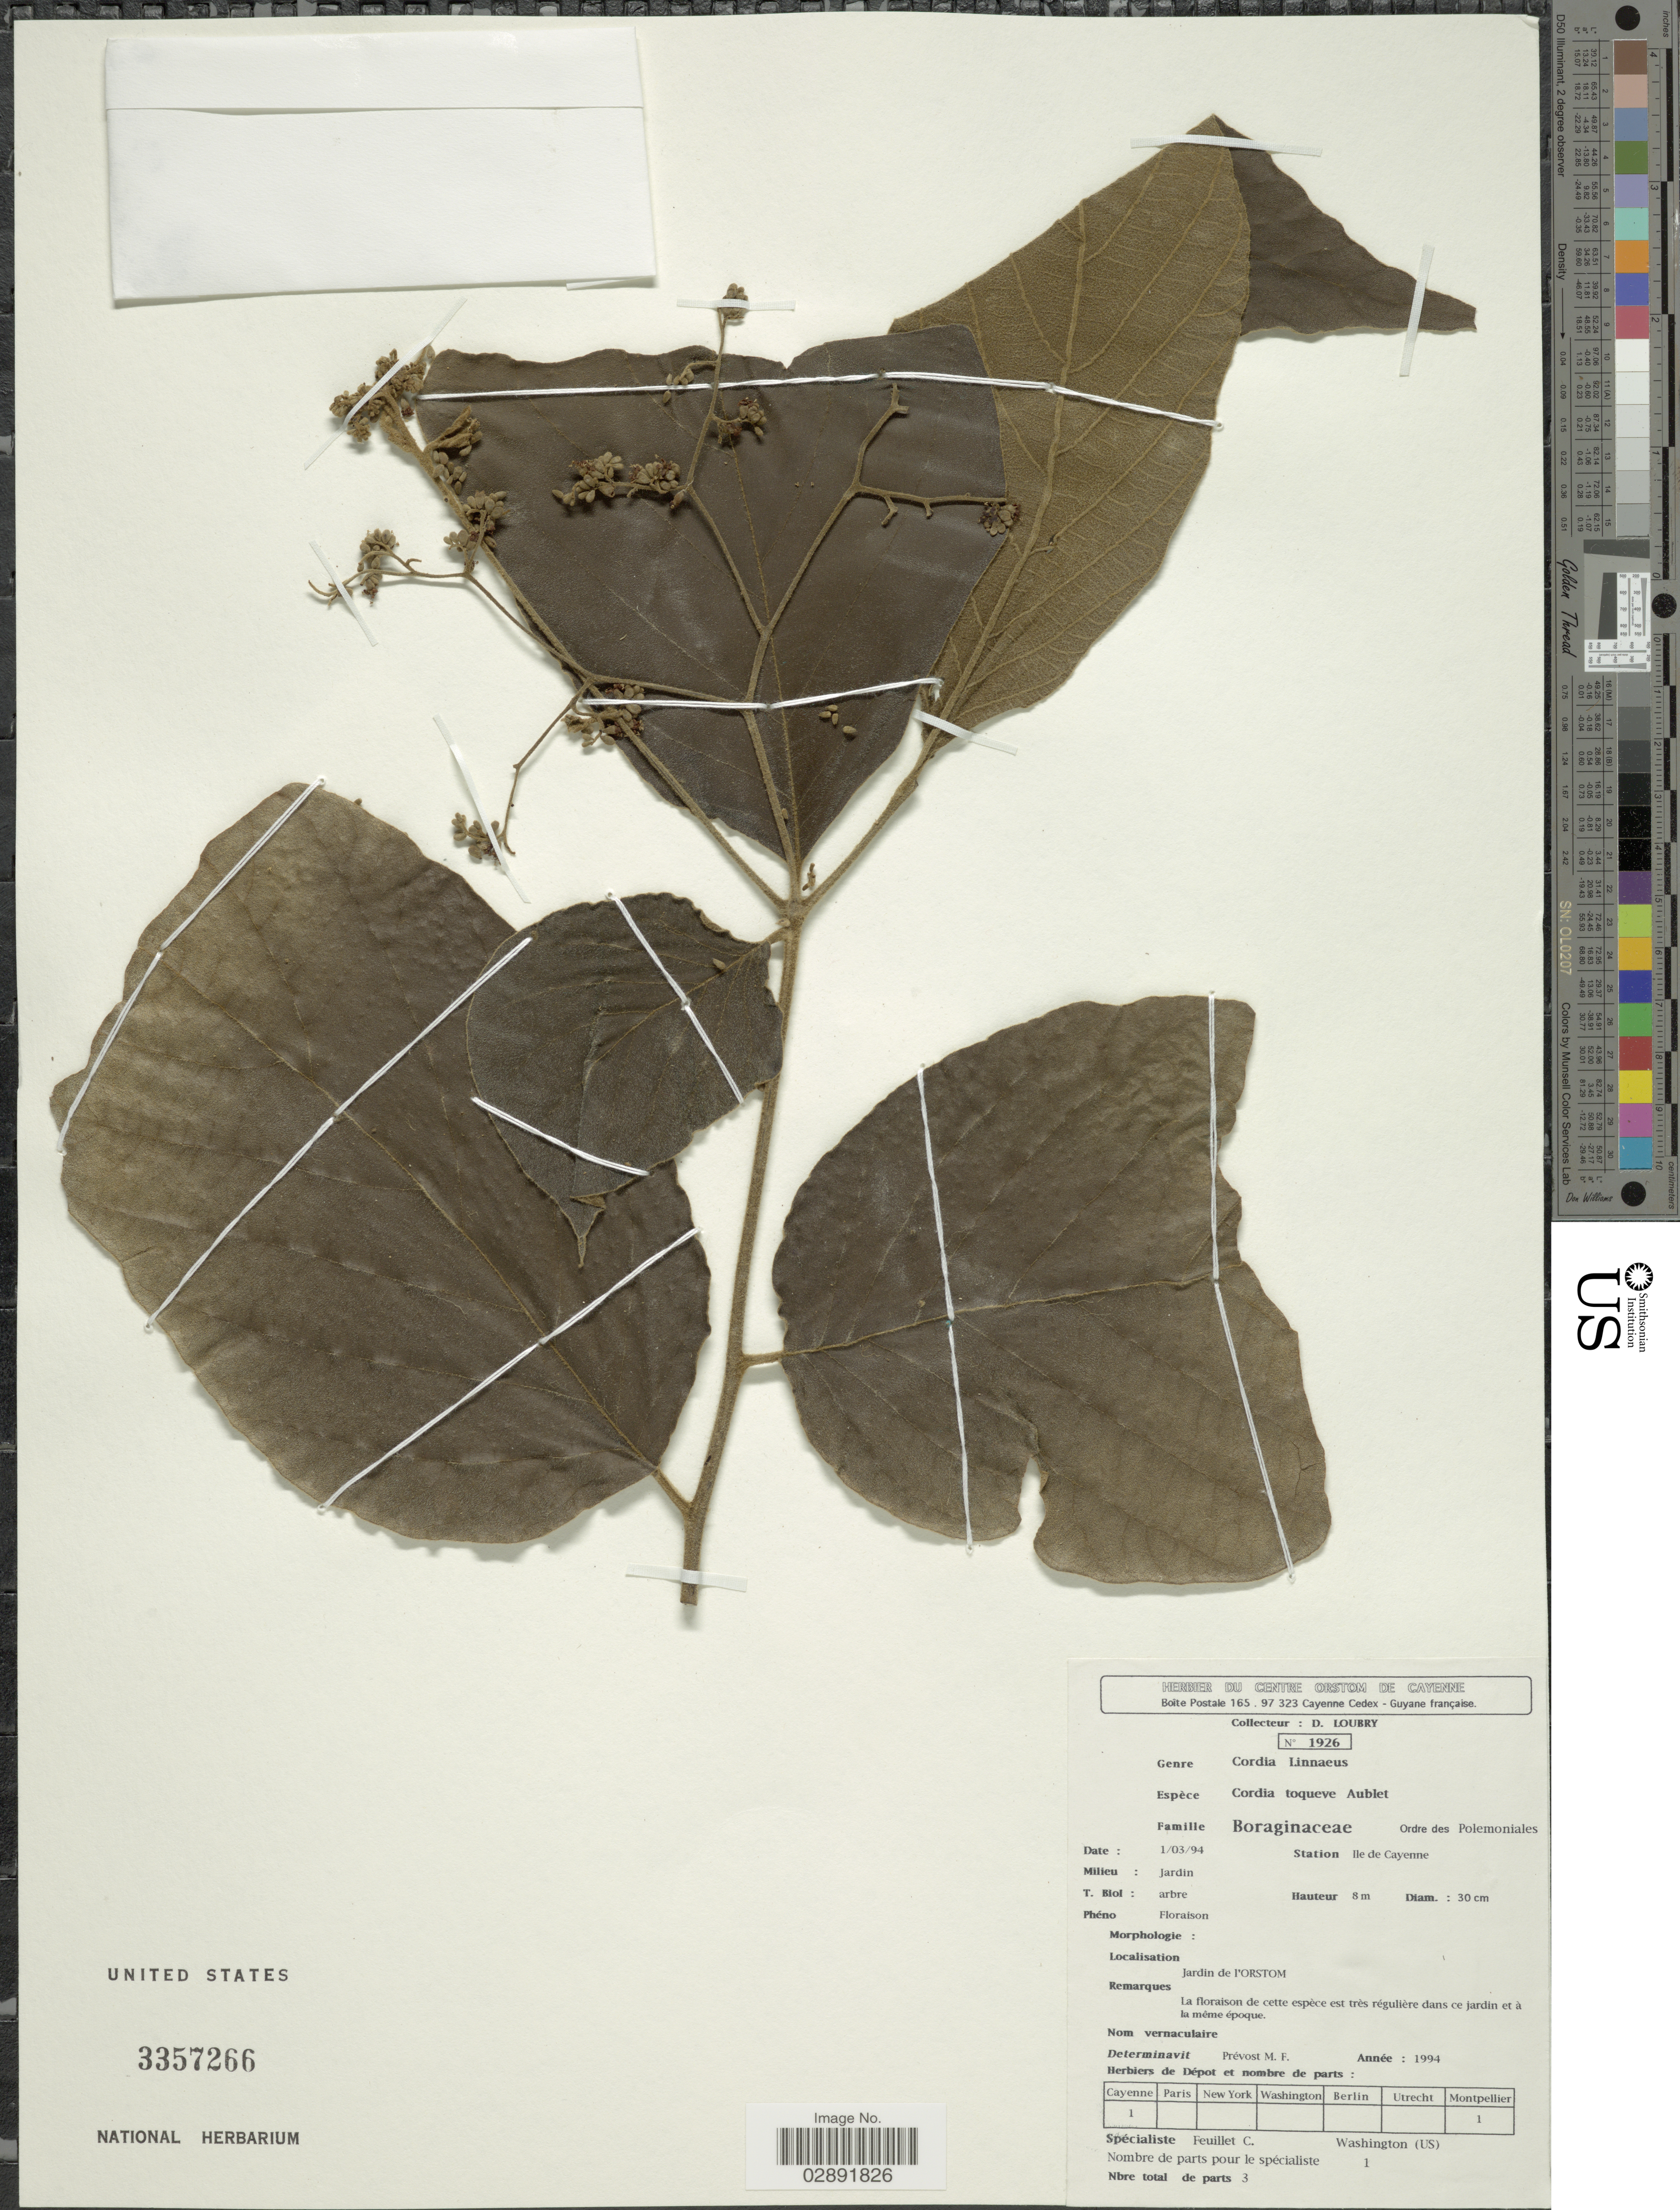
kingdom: Plantae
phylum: Tracheophyta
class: Magnoliopsida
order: Boraginales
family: Cordiaceae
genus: Cordia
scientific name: Cordia toqueve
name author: Aubl.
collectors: D. Loubry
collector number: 1926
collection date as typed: Transcribed d/m/y: 1/3/94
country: French Guiana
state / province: Cayenne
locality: Station Ile de Cayenne, Jardin, Jardin de l'Orstom.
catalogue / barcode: US 3357266